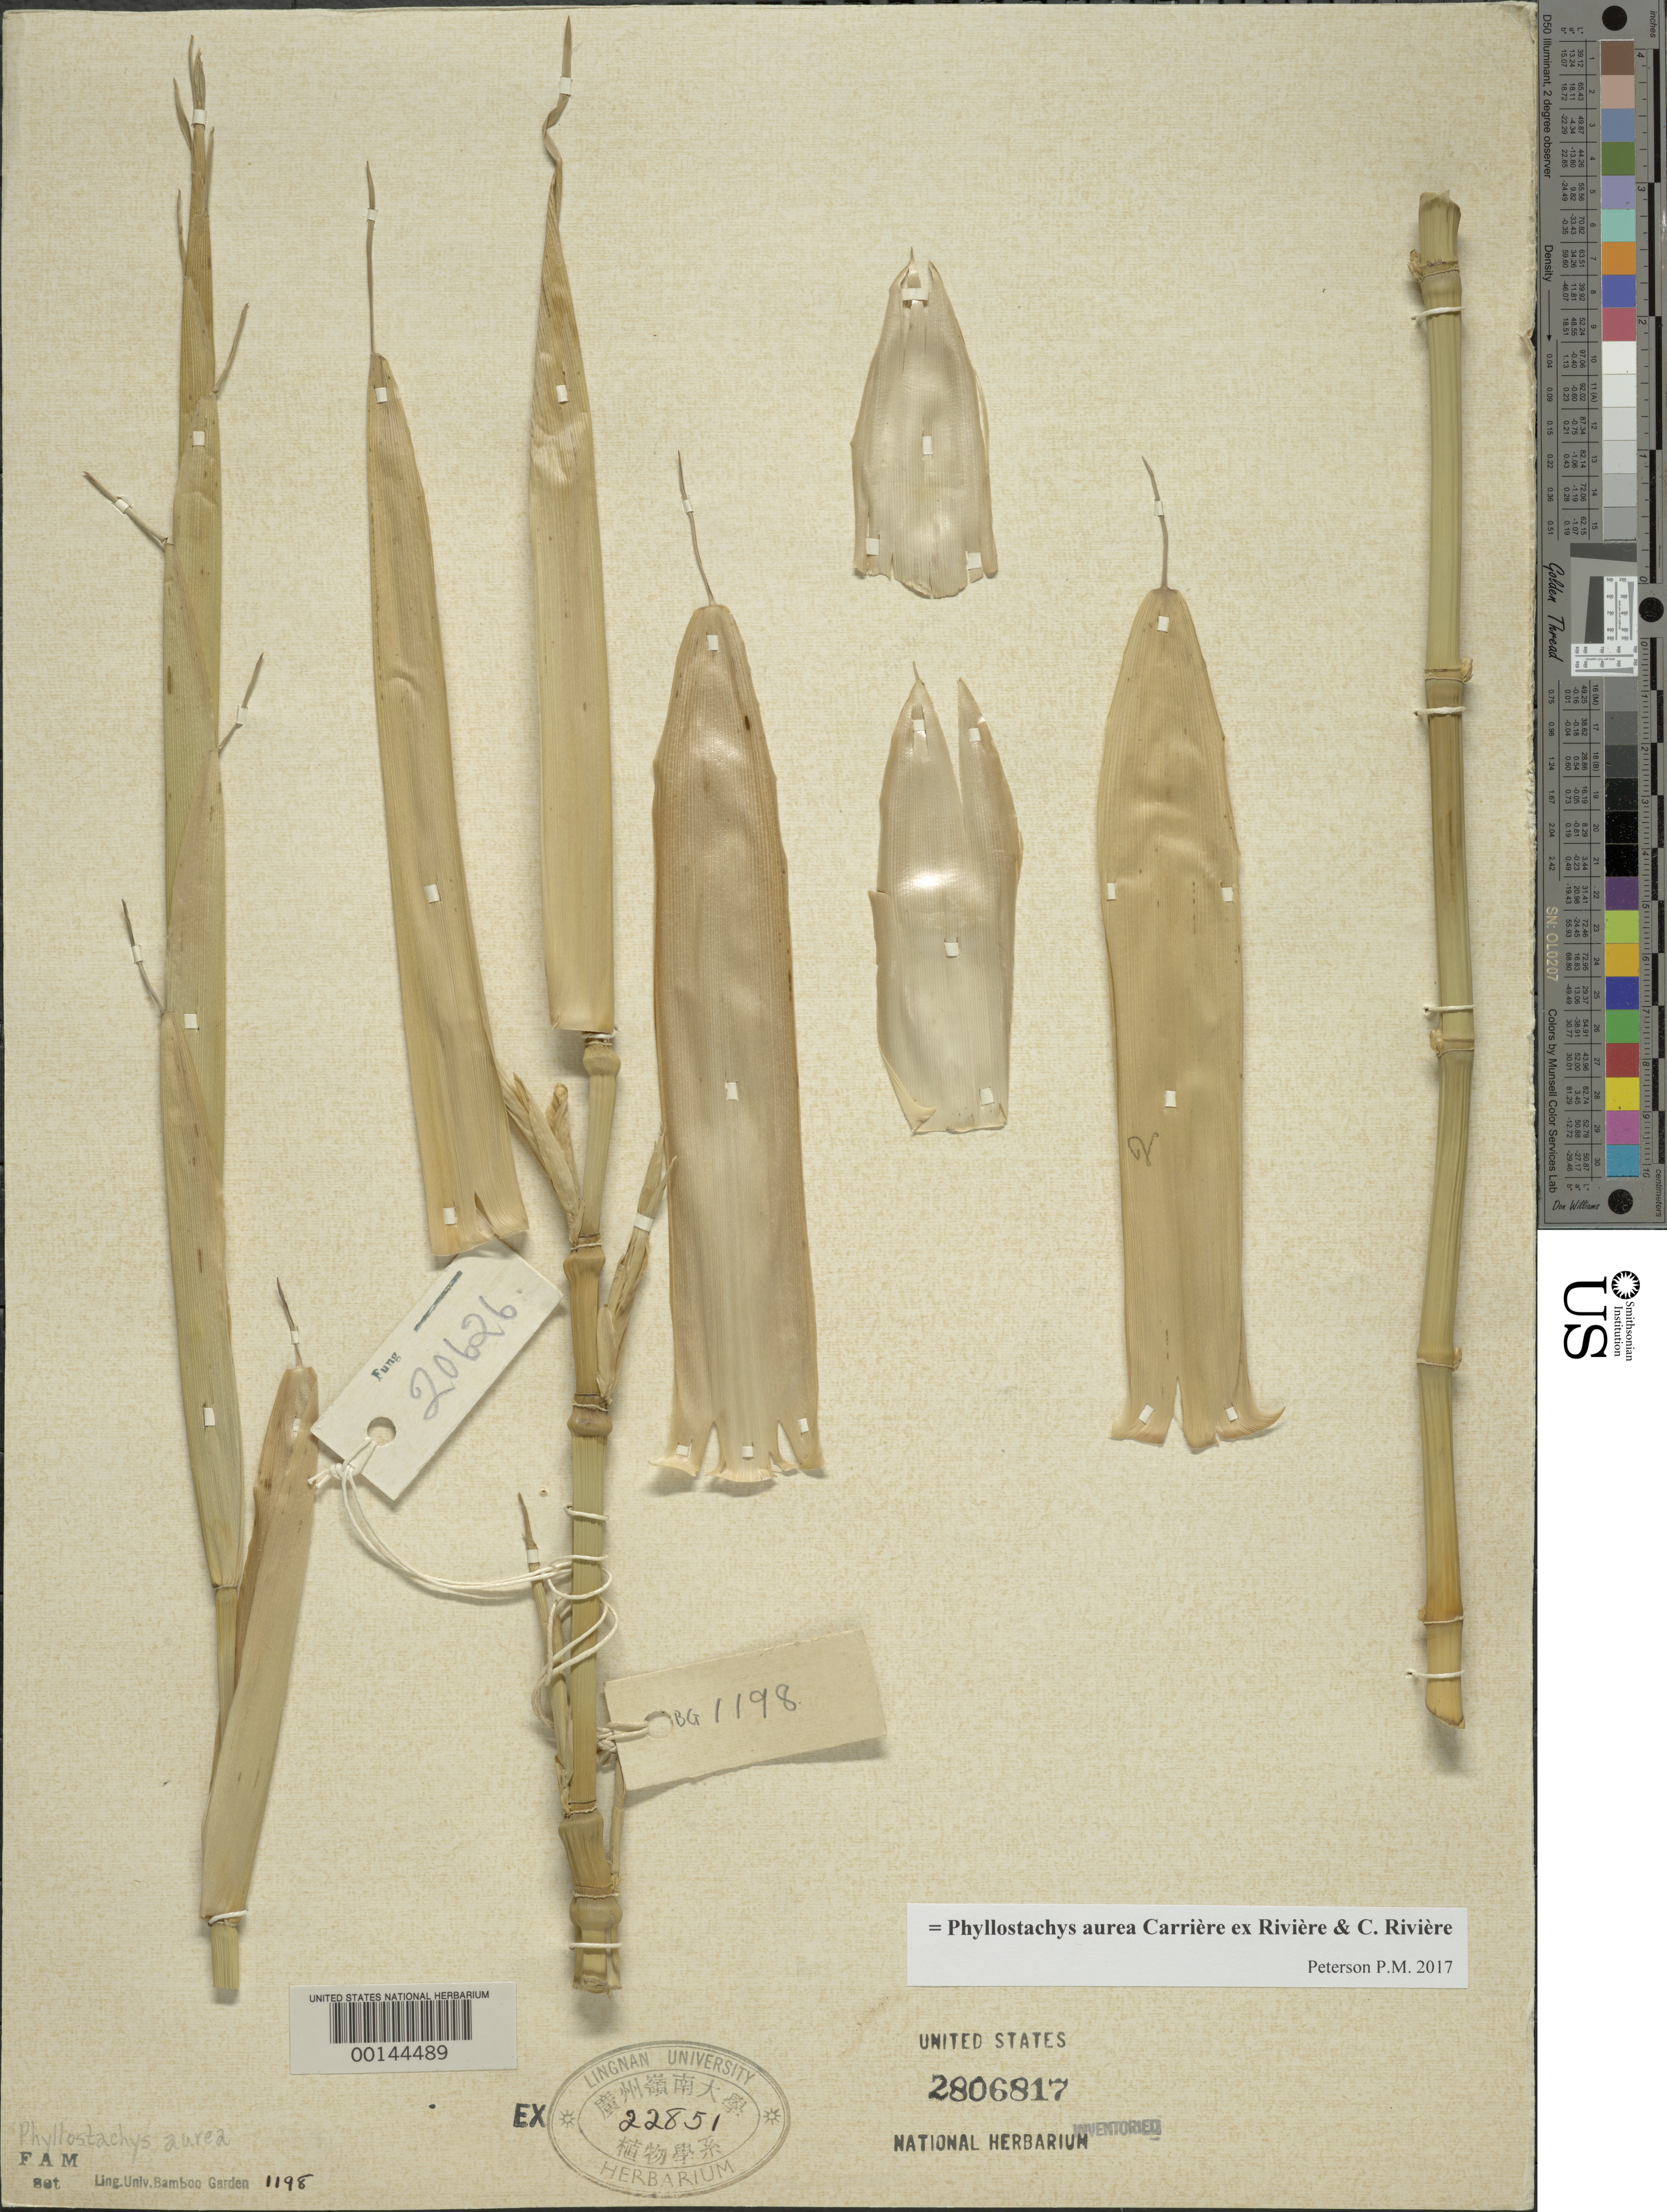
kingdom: Plantae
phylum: Tracheophyta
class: Liliopsida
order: Poales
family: Poaceae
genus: Phyllostachys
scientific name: Phyllostachys aurea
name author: Rivière & C. Rivière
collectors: H. L. Fung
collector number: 20626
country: China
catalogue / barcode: US 2806817